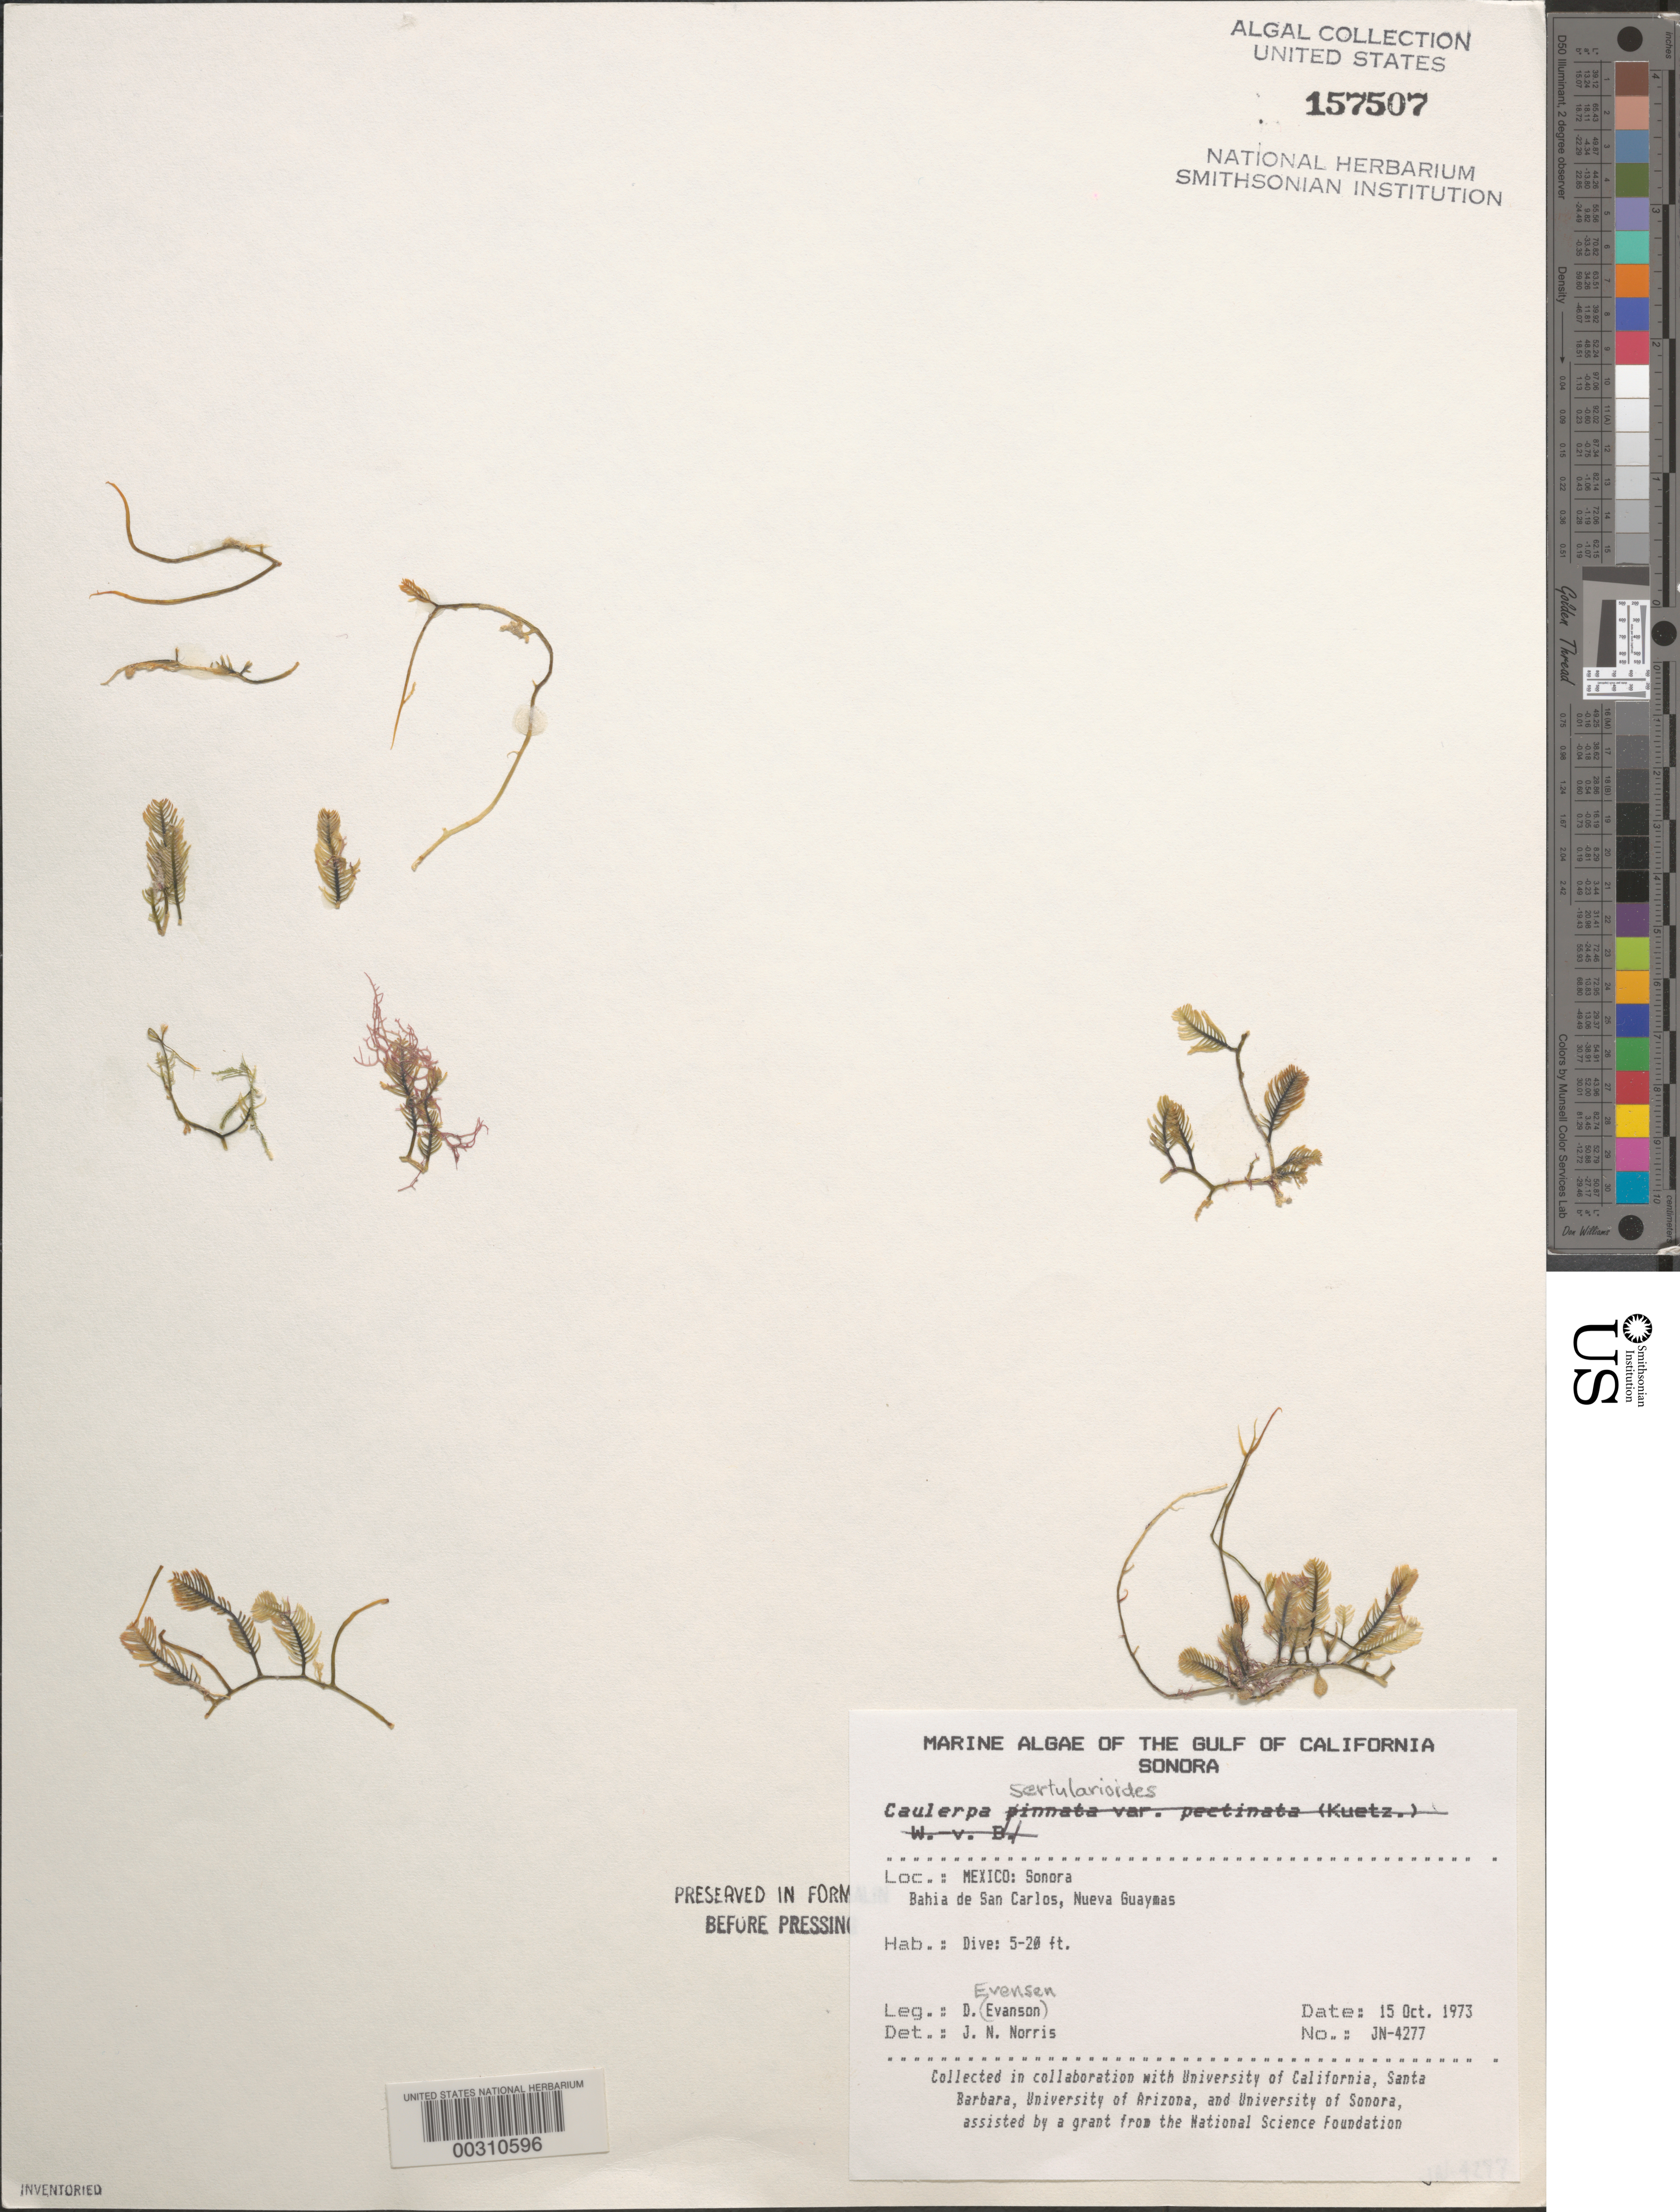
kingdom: Plantae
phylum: Chlorophyta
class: Ulvophyceae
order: Bryopsidales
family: Caulerpaceae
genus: Caulerpa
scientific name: Caulerpa sertularioides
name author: (S.G. Gmel.) M. Howe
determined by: Norris, James N.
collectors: D. Evensen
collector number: JN-4277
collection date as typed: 15 Oct 1973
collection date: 1973-10-15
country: Mexico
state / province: Sonora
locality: Bahia de San Carlos, Nueva Guaymas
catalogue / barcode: US 157507